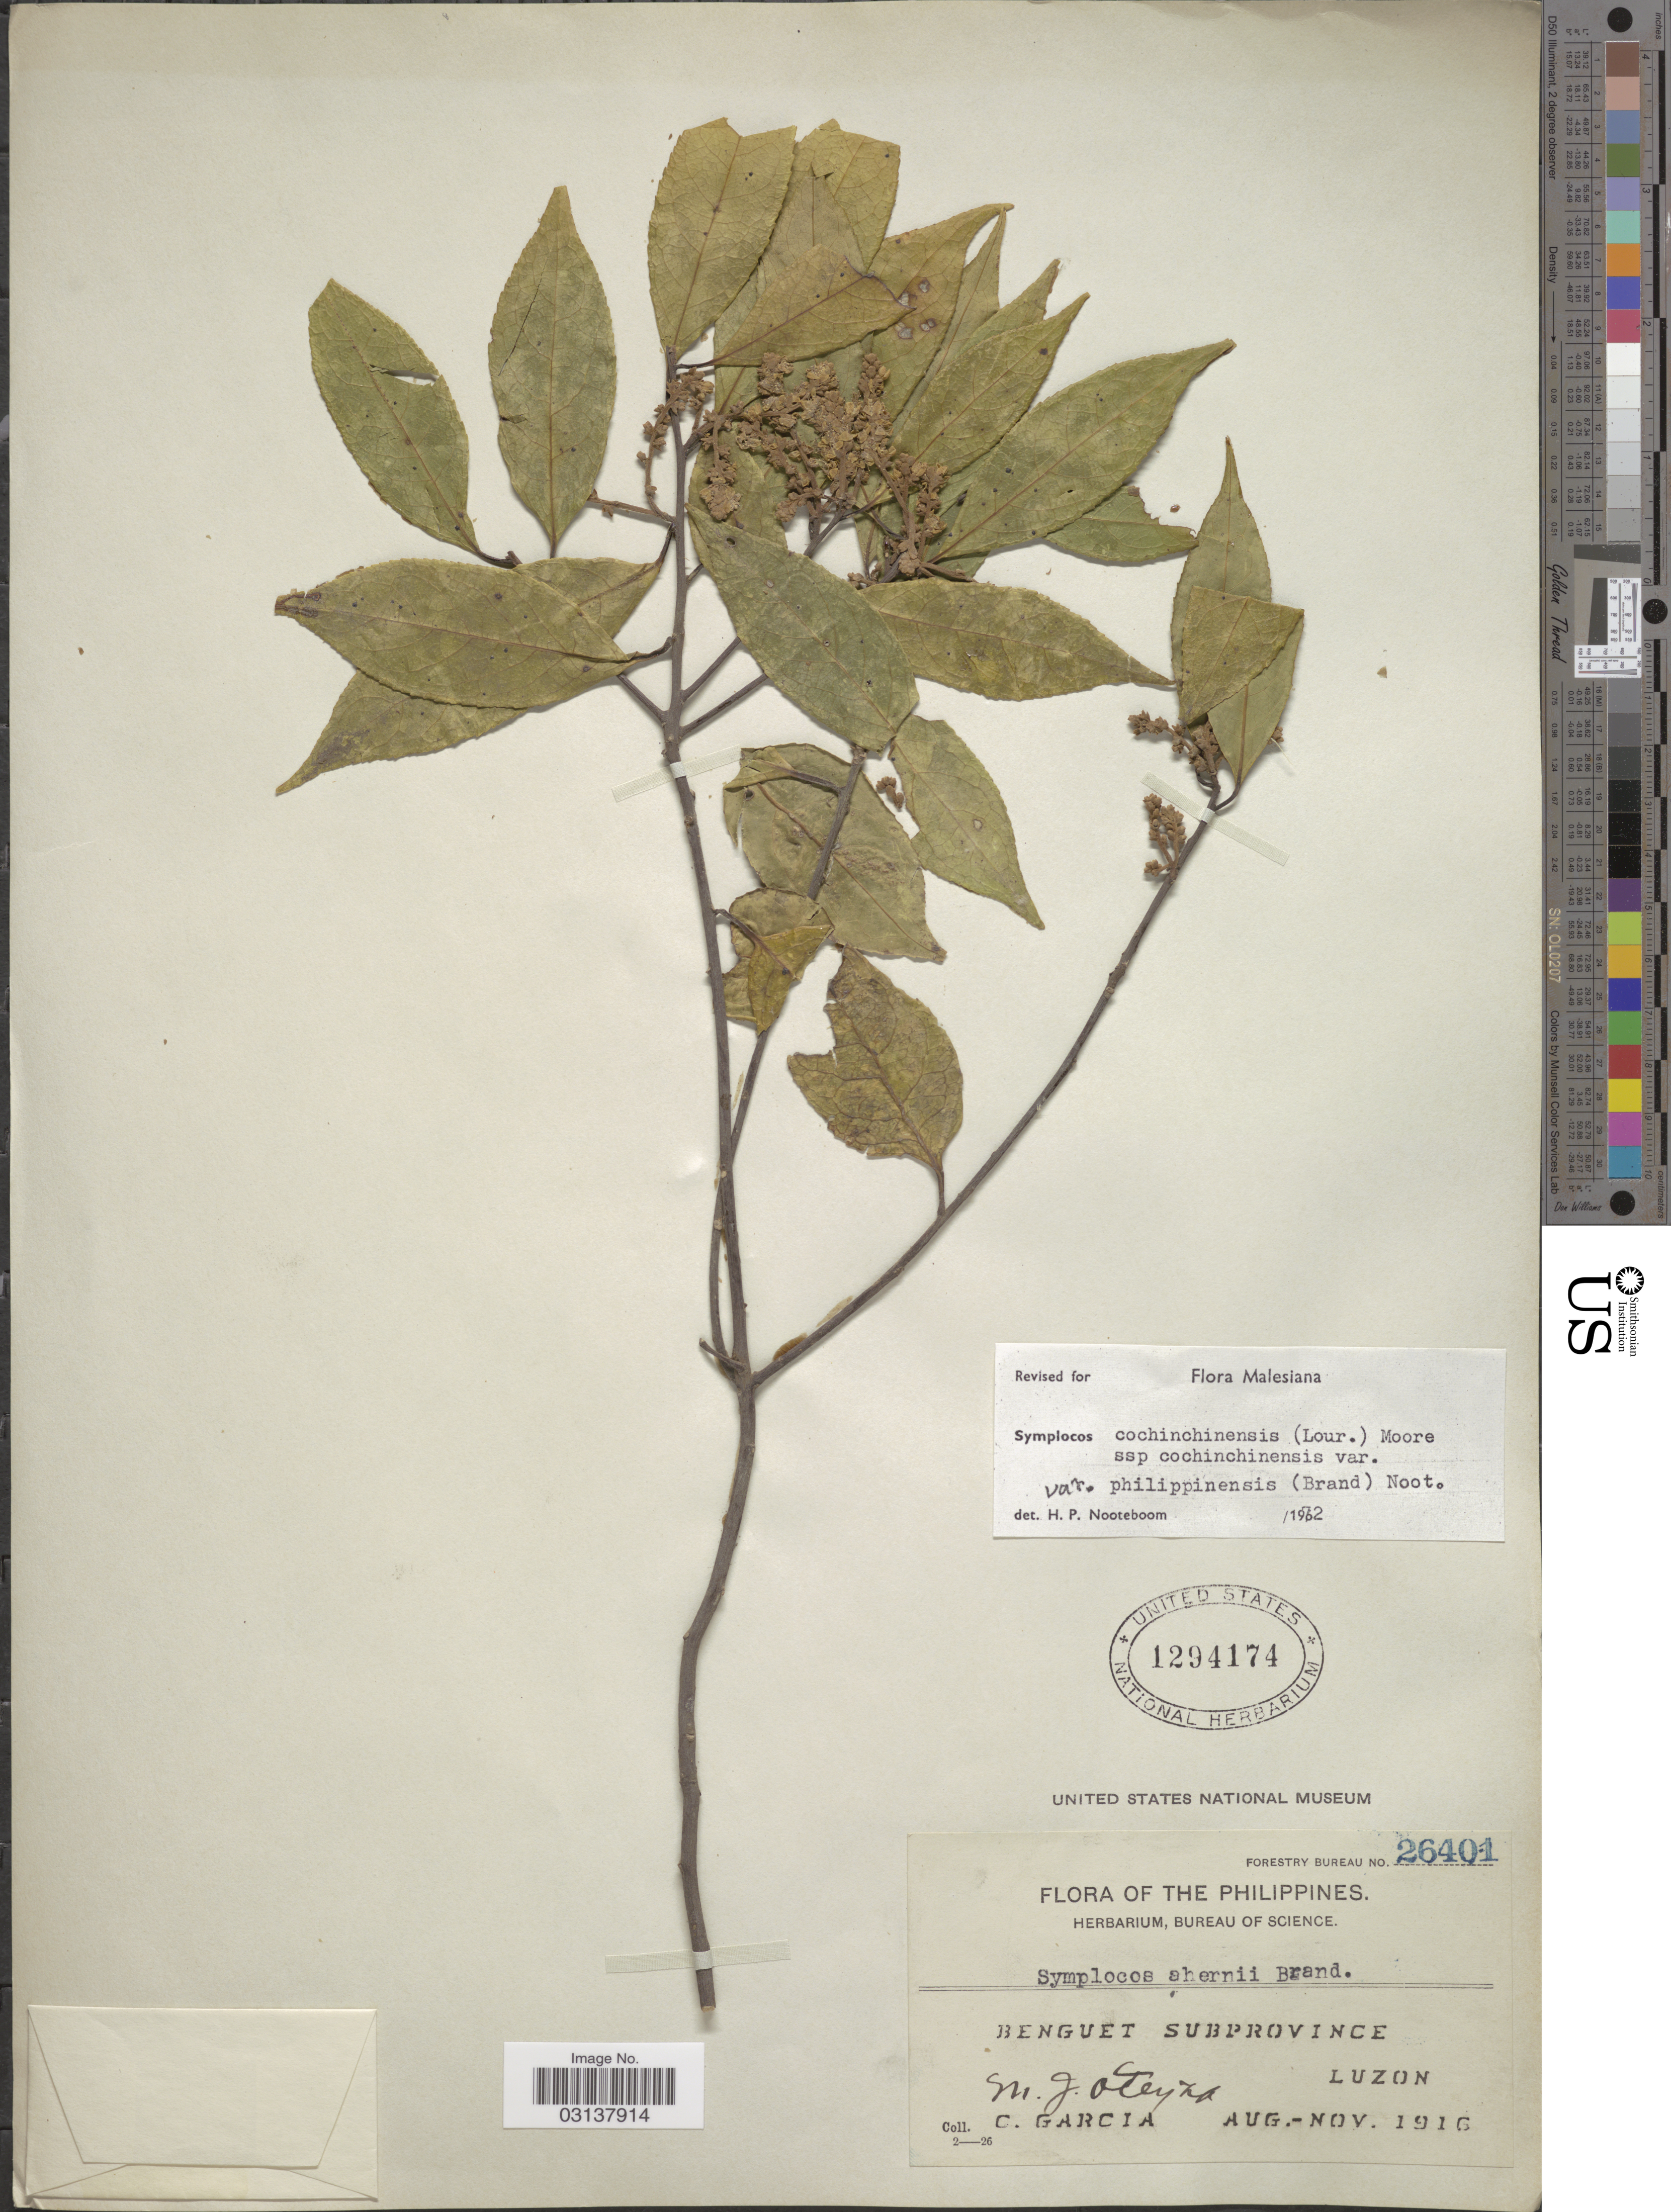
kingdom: Plantae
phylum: Tracheophyta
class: Magnoliopsida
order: Ericales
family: Symplocaceae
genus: Symplocos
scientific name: Symplocos cochinchinensis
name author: (Lour.) S. Moore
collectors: C. Garcia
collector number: Forestry Bureau 26401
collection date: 1916-08/1916-11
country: Philippines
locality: The Philippines. Benguet Subprovince Luzon.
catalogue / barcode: US 1294174